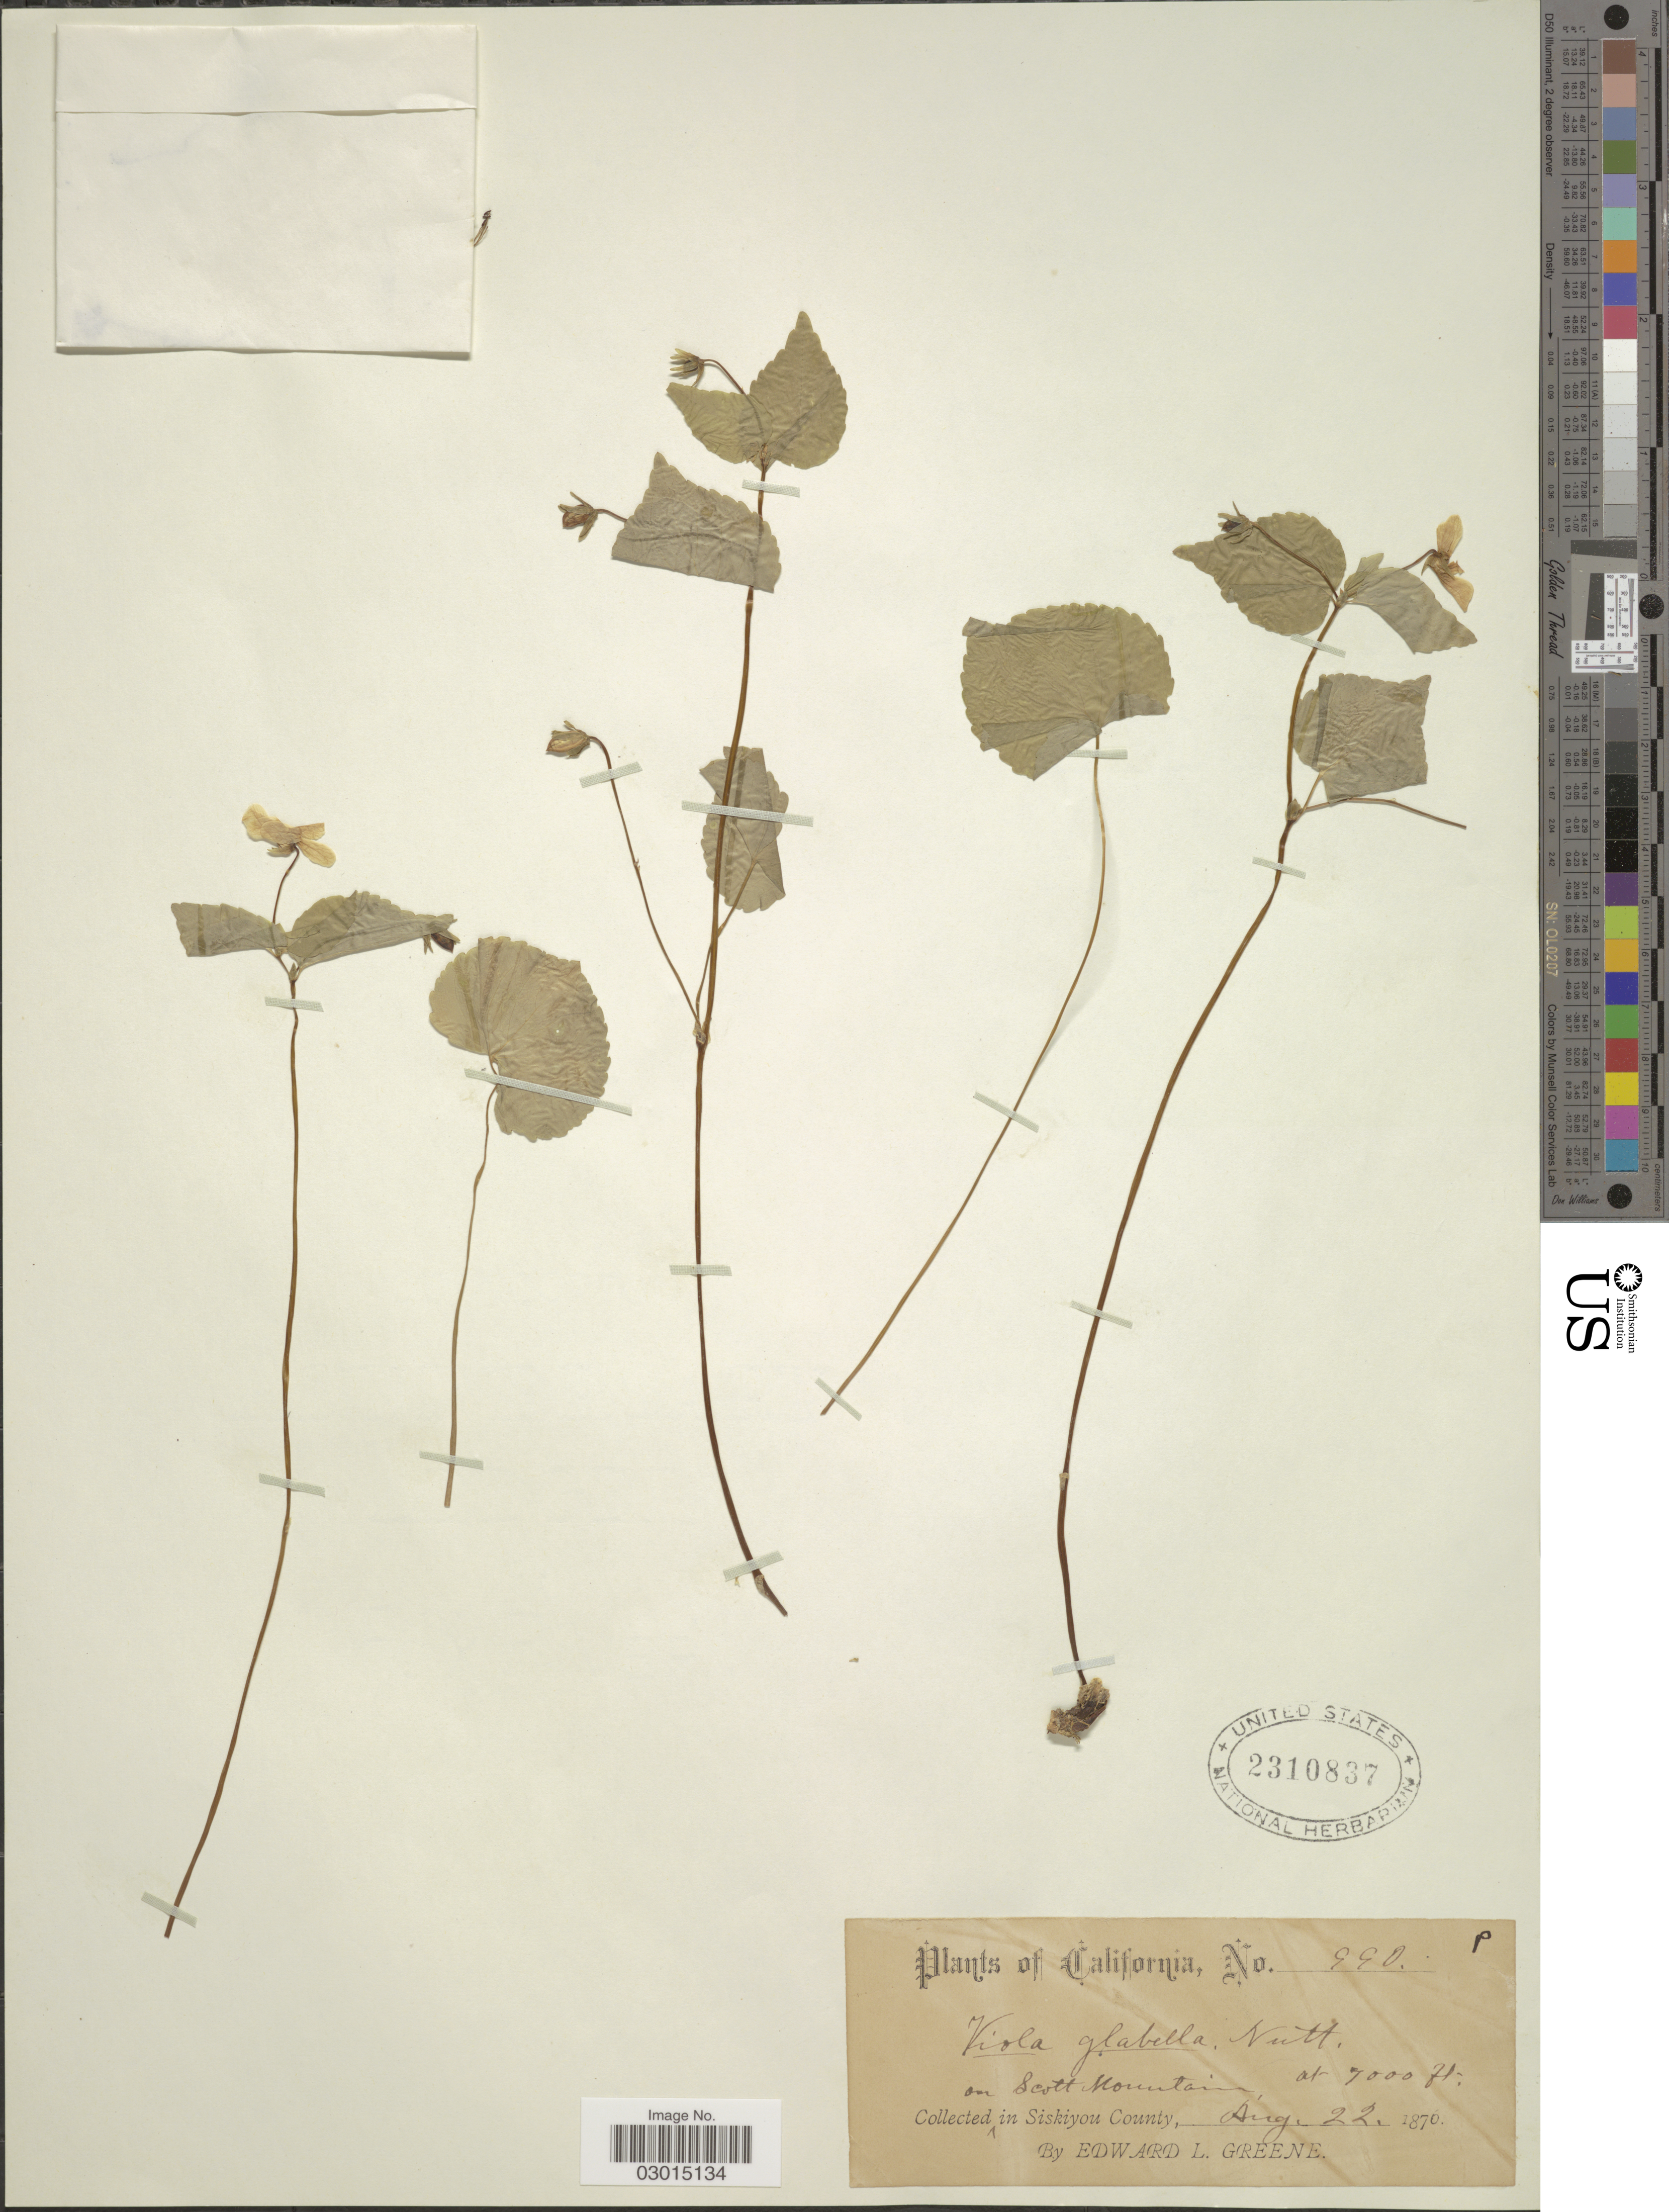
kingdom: Plantae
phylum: Tracheophyta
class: Magnoliopsida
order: Malpighiales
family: Violaceae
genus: Viola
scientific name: Viola glabella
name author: Nutt.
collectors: E. L. Greene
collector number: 990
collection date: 1870-08-22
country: United States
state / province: California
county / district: Siskiyou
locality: On Scott Mountain, in Siskiyou County.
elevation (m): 2134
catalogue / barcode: US 2310837